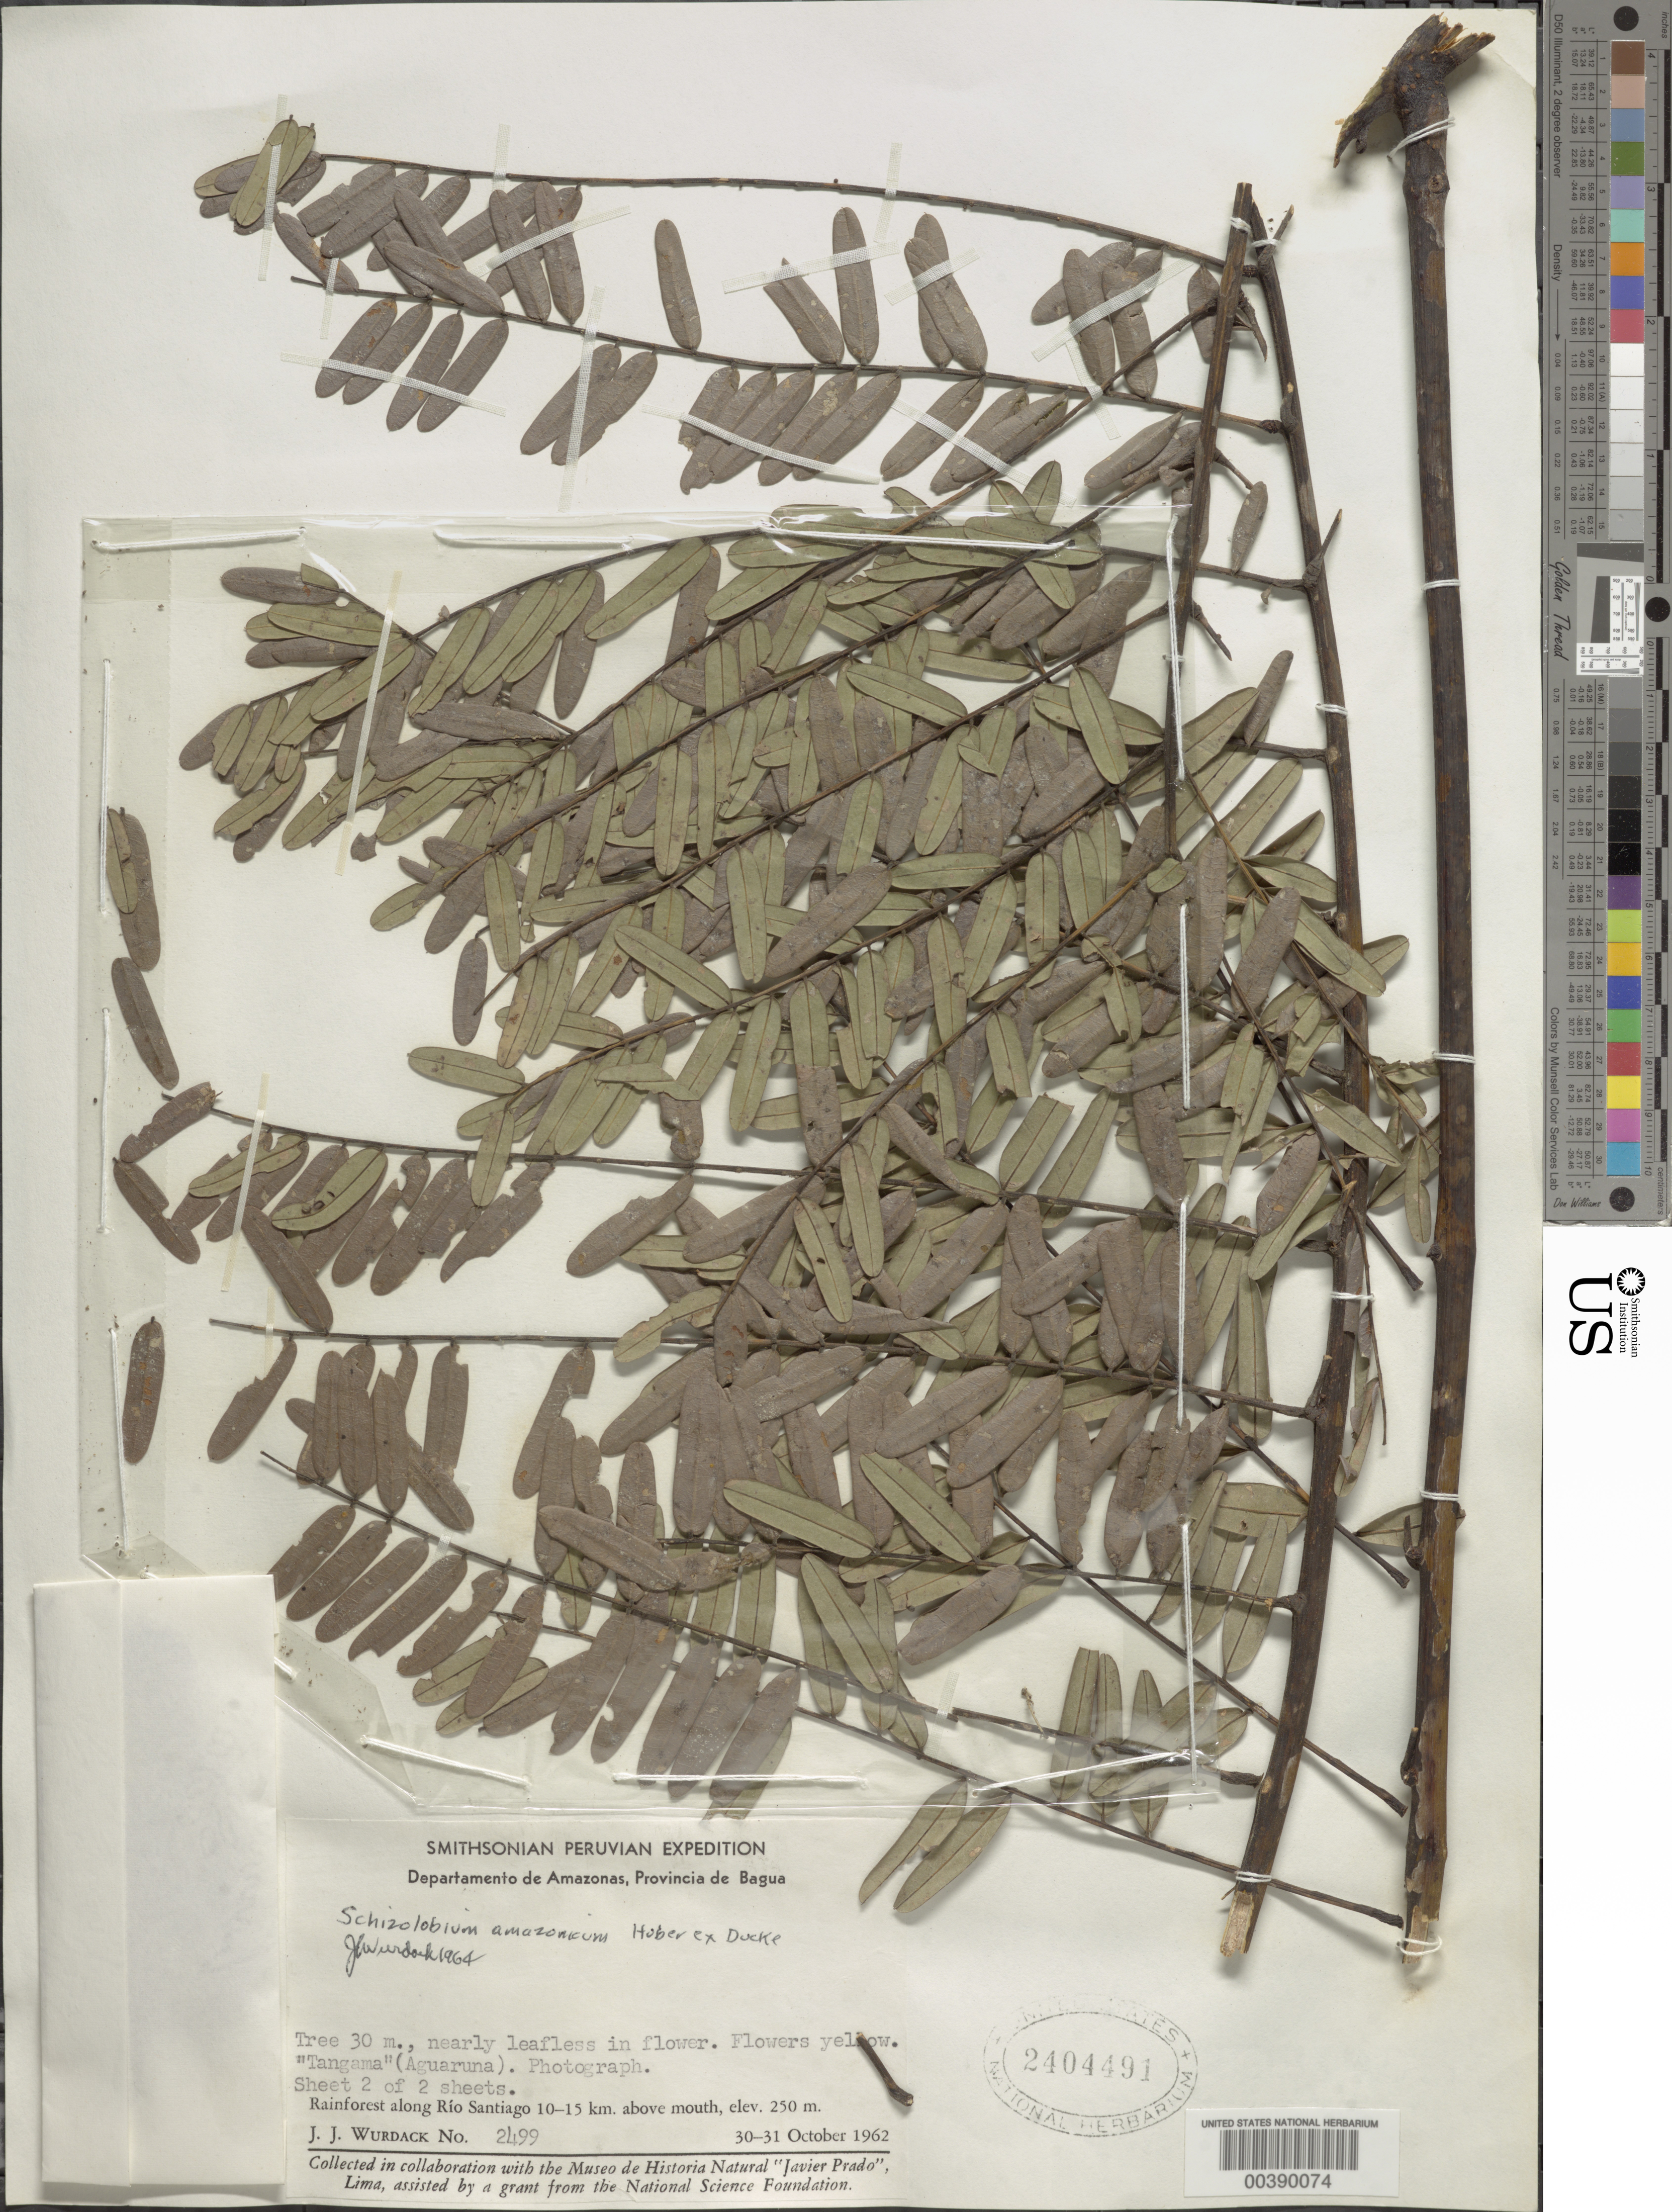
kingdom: Plantae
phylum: Tracheophyta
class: Magnoliopsida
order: Fabales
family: Fabaceae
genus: Schizolobium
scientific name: Schizolobium amazonicum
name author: Ducke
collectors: J. J. Wurdack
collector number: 2499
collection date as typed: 30 Oct 1962 to 31 Oct 1962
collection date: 1962-10-30/1962-10-31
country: Peru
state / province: Amazonas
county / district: Bagua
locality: along Río Santiago 10-15 km above mouth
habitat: Rainforest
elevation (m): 250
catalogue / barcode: US 2404491